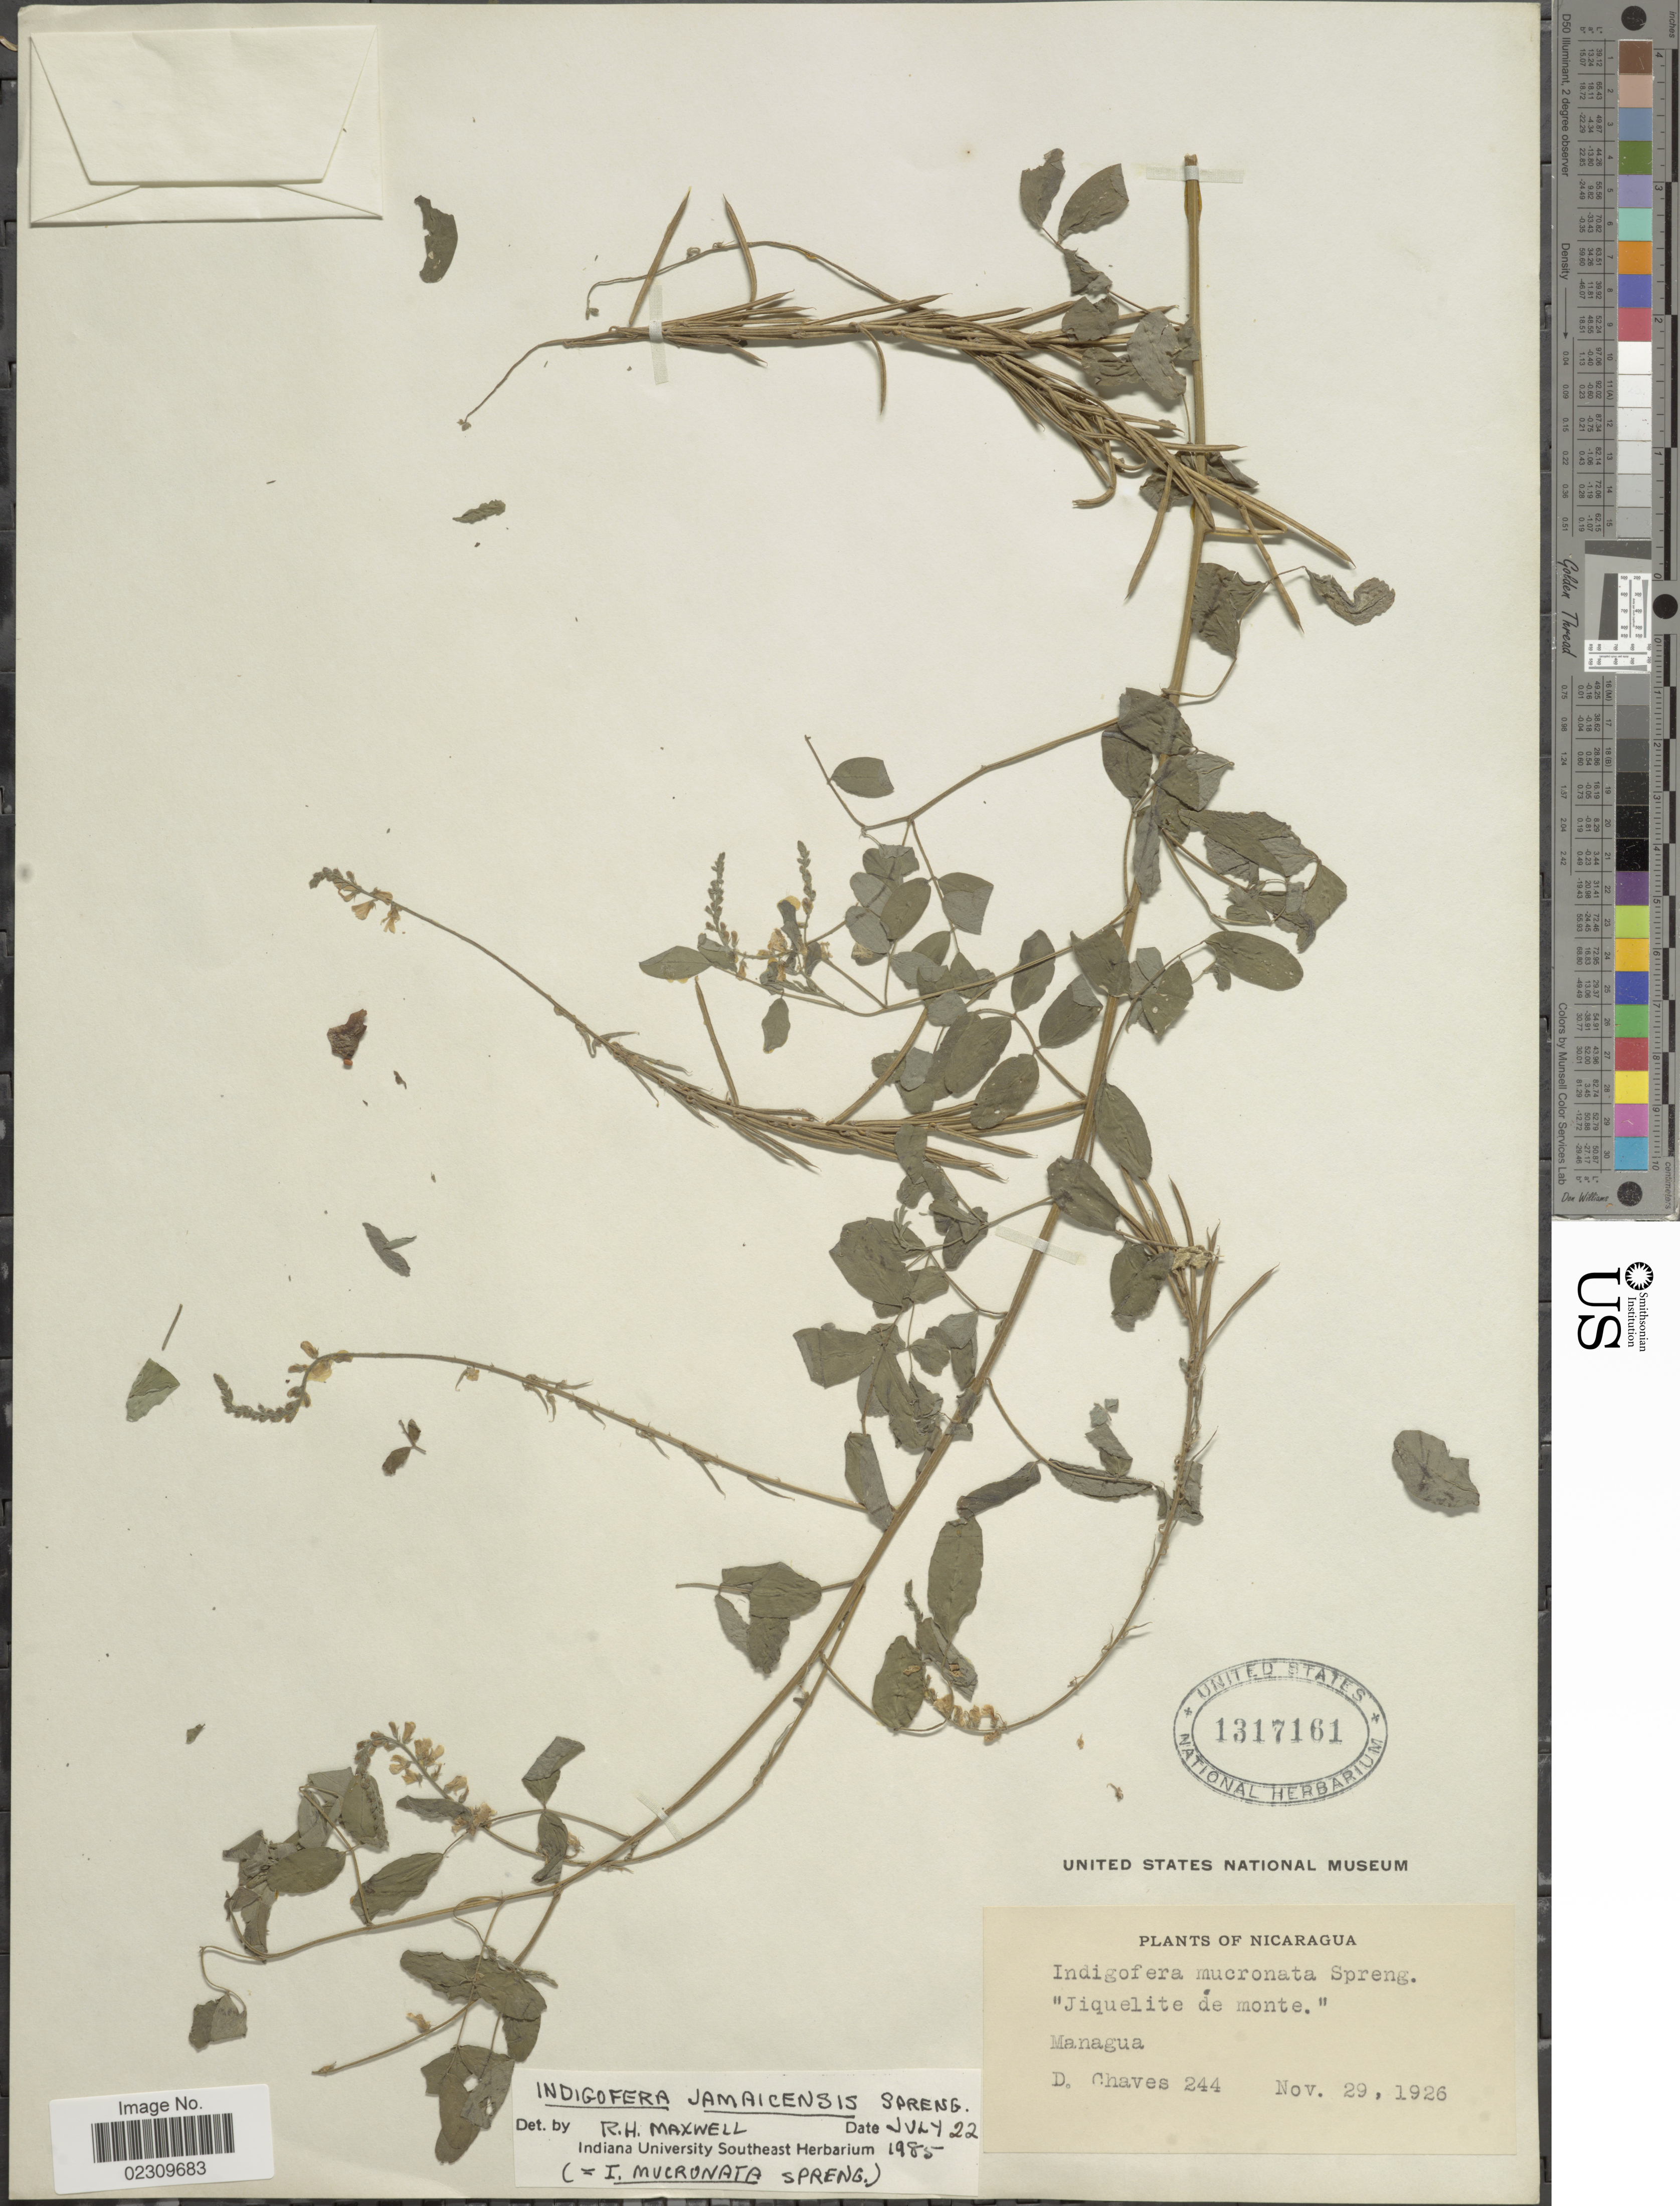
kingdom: Plantae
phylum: Tracheophyta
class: Magnoliopsida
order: Fabales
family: Fabaceae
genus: Indigofera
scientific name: Indigofera jamaicensis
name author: Spreng.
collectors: D. Chaves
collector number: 244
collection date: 1926-11-29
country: Nicaragua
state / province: Managua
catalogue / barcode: US 1317161